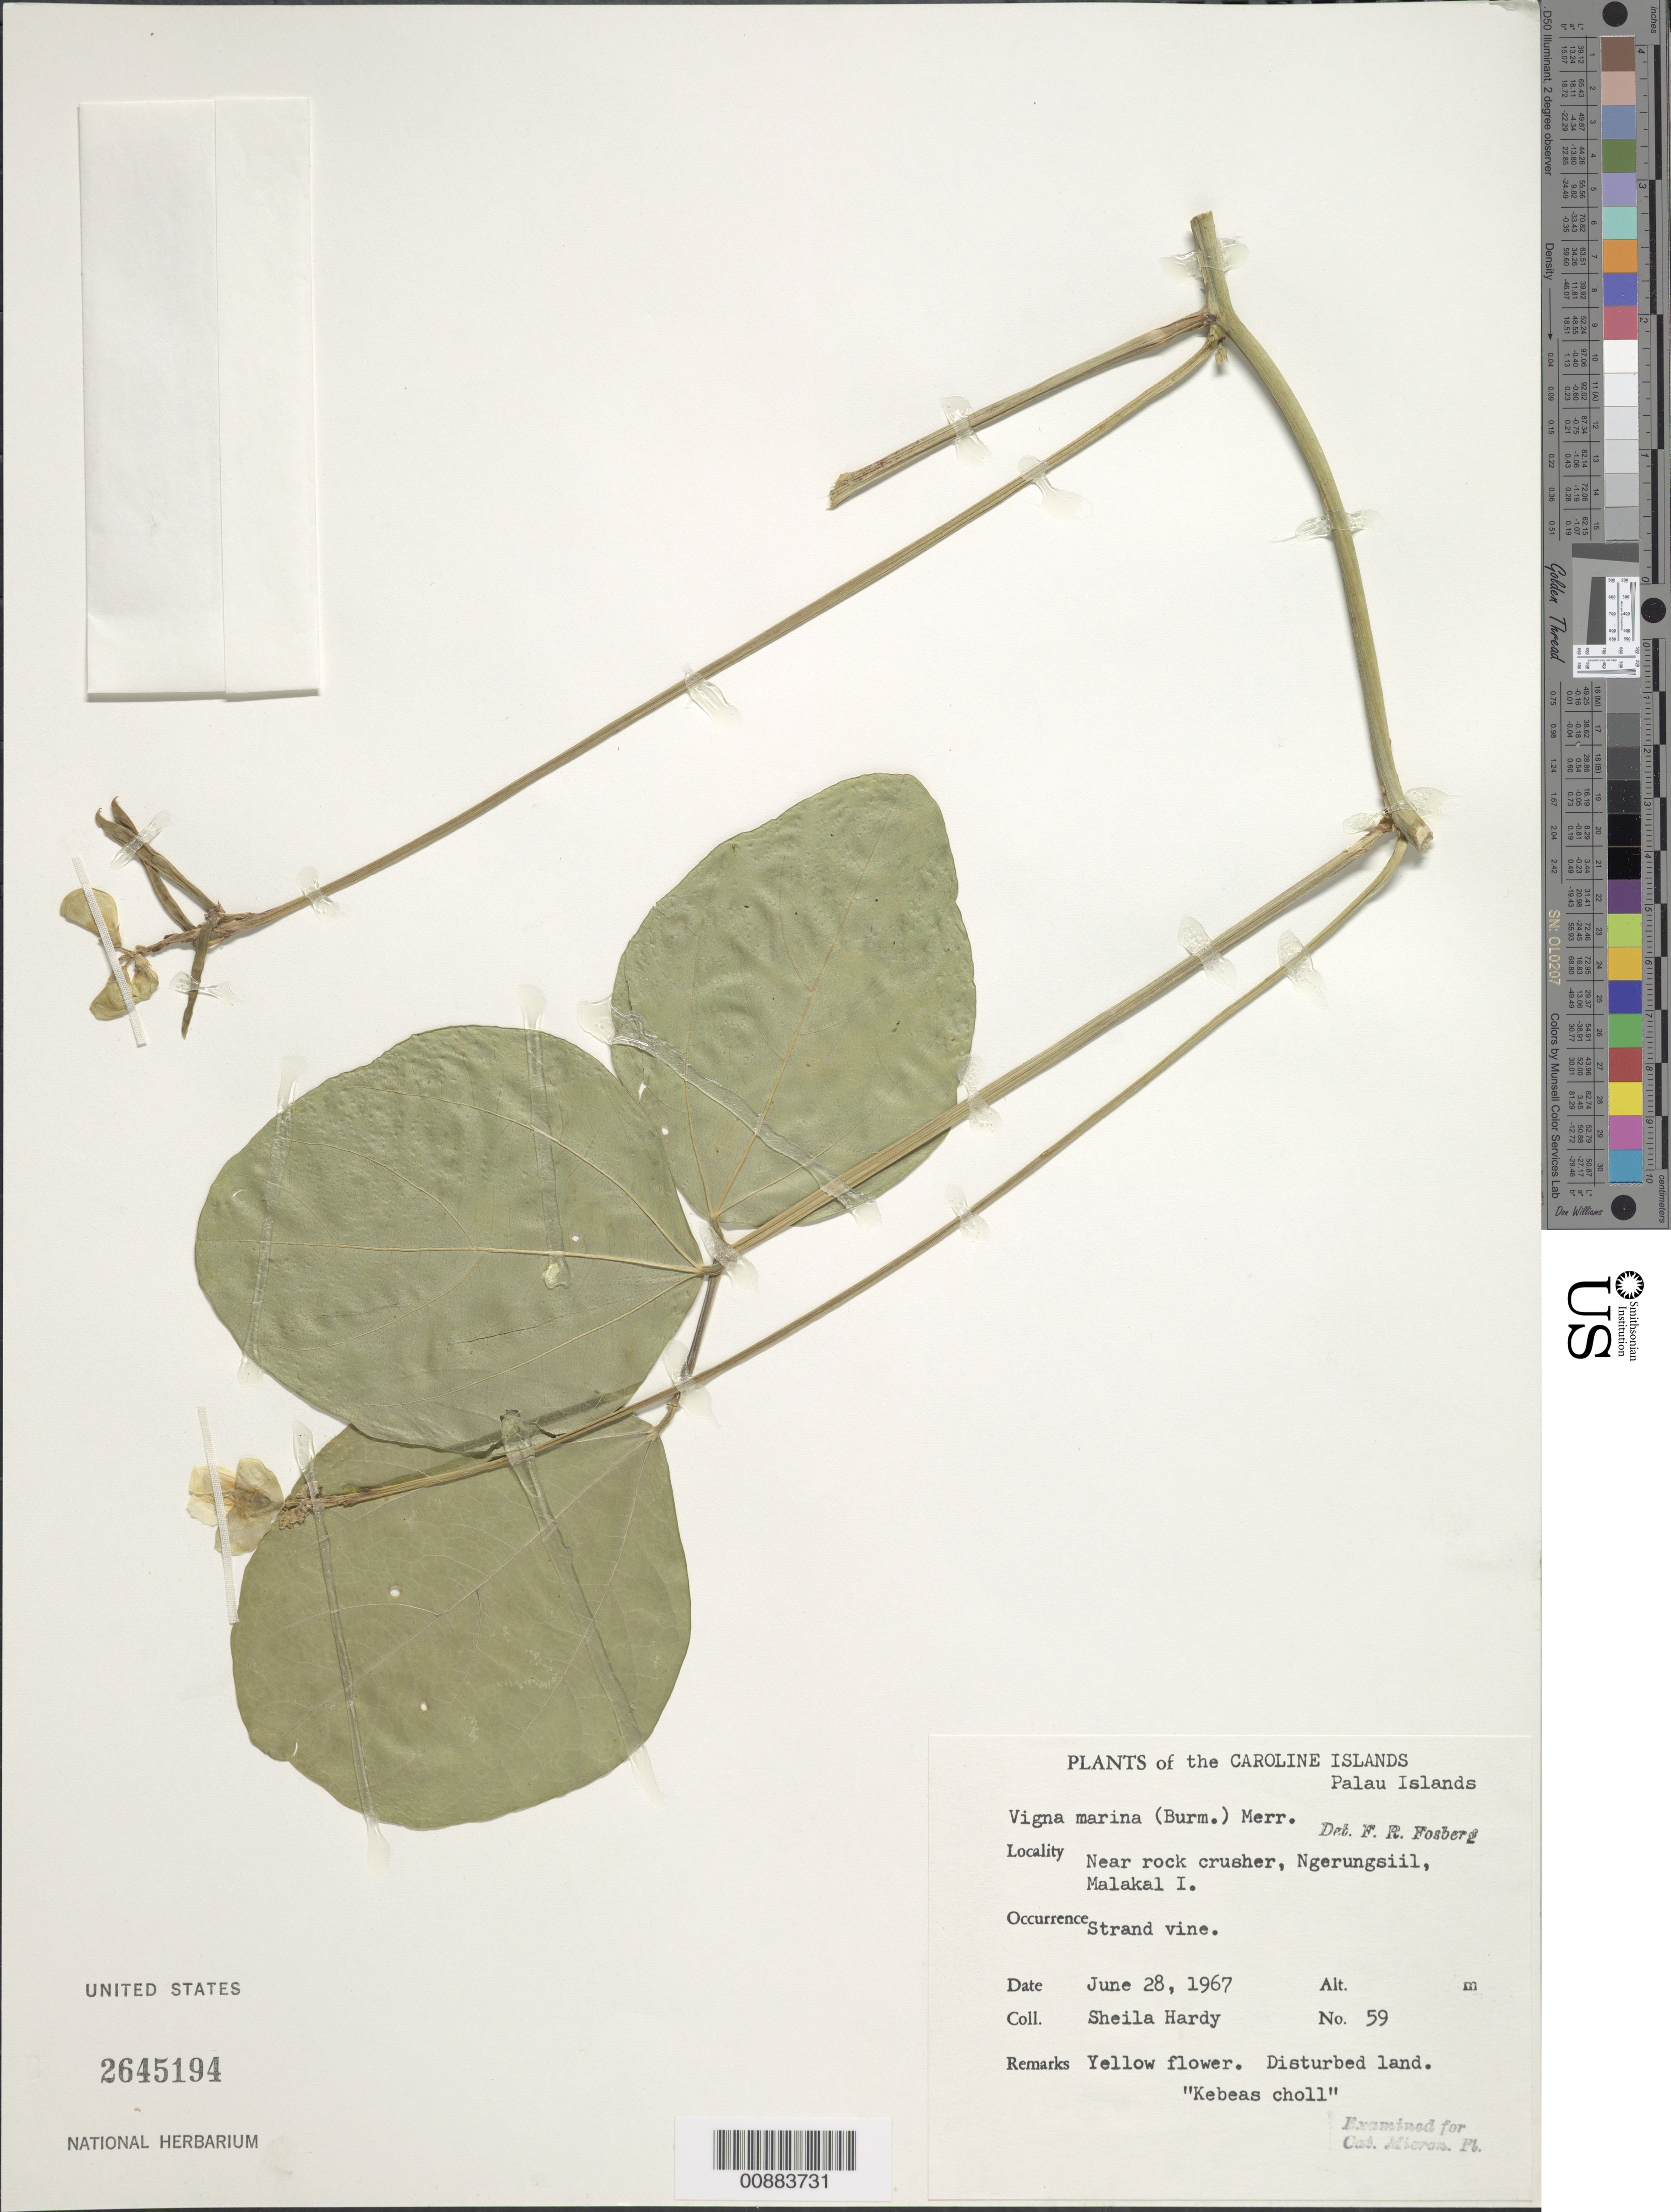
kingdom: Plantae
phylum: Tracheophyta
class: Magnoliopsida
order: Fabales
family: Fabaceae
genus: Vigna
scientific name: Vigna marina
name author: (Burm.) Merr.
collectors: S. A. Hardy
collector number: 59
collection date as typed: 28 Jun 1967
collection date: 1967-06-28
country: Palau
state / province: Koror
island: Ngemelachel [Malakal]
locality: (Palau Islands), (Malakal Island), Ngerungsiil, near rock crusher.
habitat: Strand. Disturbed land.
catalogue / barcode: US 2645194